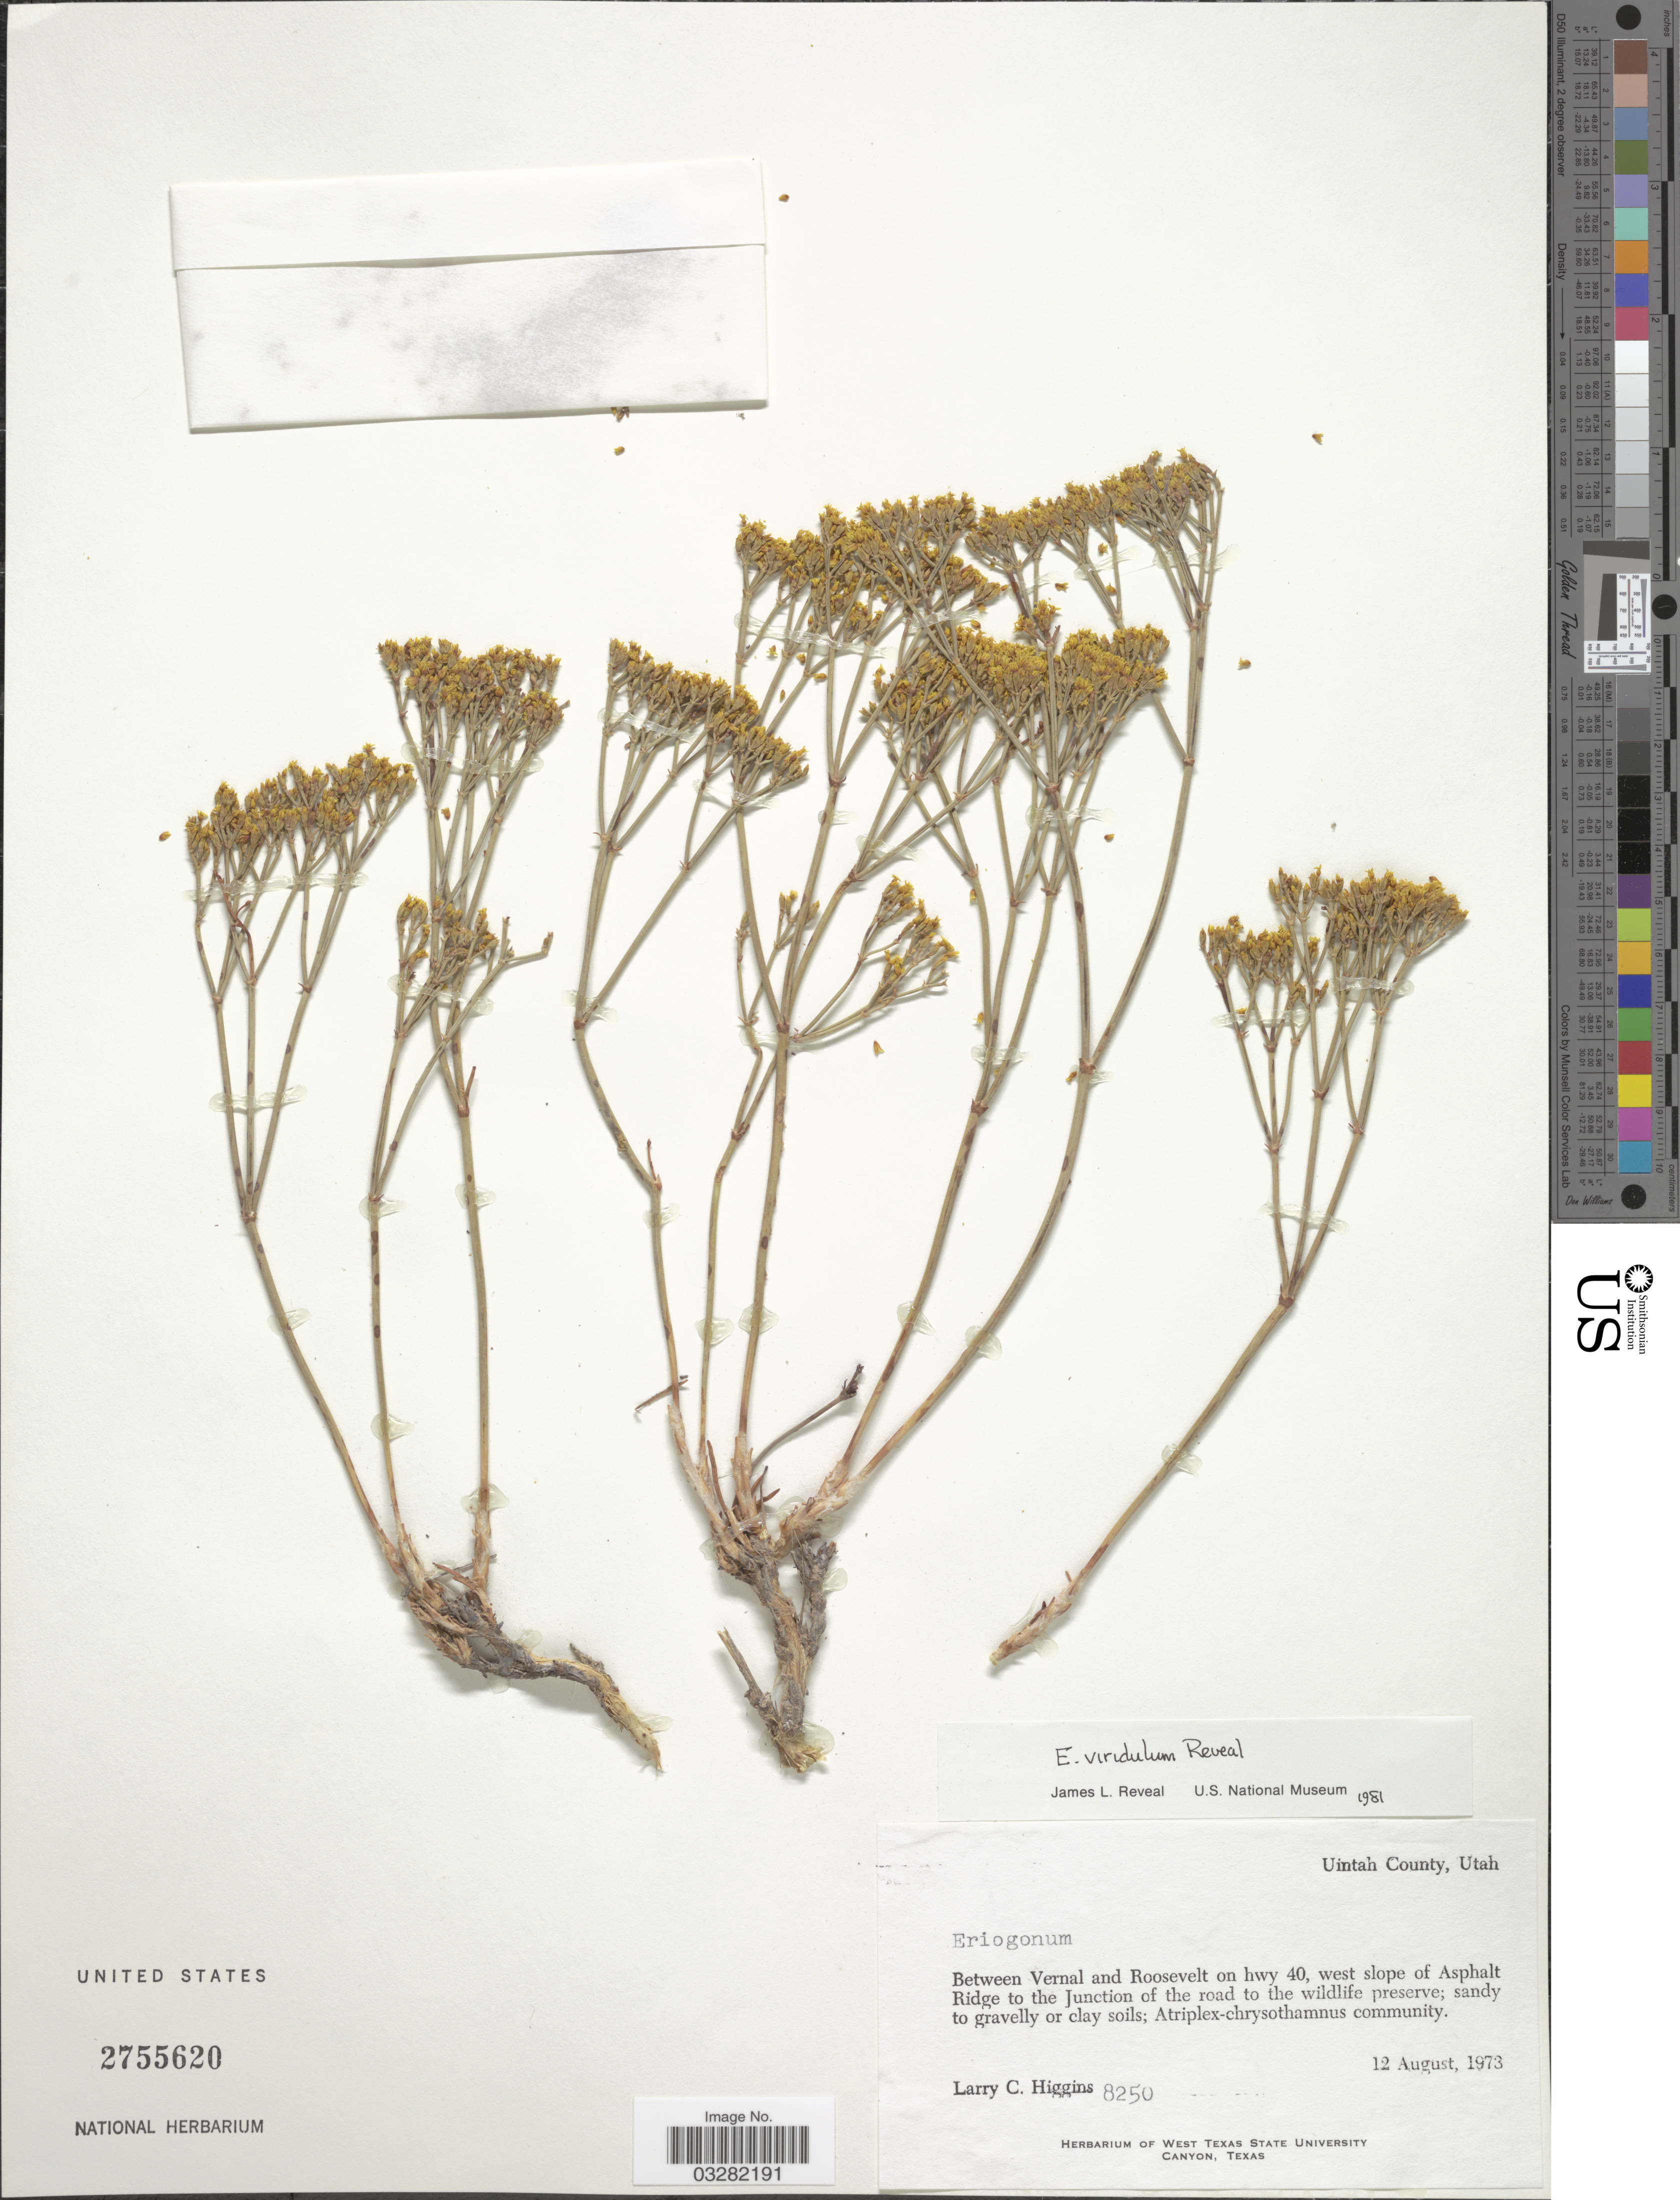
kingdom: Plantae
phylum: Tracheophyta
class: Magnoliopsida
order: Caryophyllales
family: Polygonaceae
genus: Eriogonum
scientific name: Eriogonum viridulum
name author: Reveal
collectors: L. Higgins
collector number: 8250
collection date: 1973-08-12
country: United States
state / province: Utah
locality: Uintah County. Between Vernal and Roosevelt on hwy 40, west slope of Asphalt Ridge to the Junction of the road to the wildlife preserve.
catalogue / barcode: US 2755620